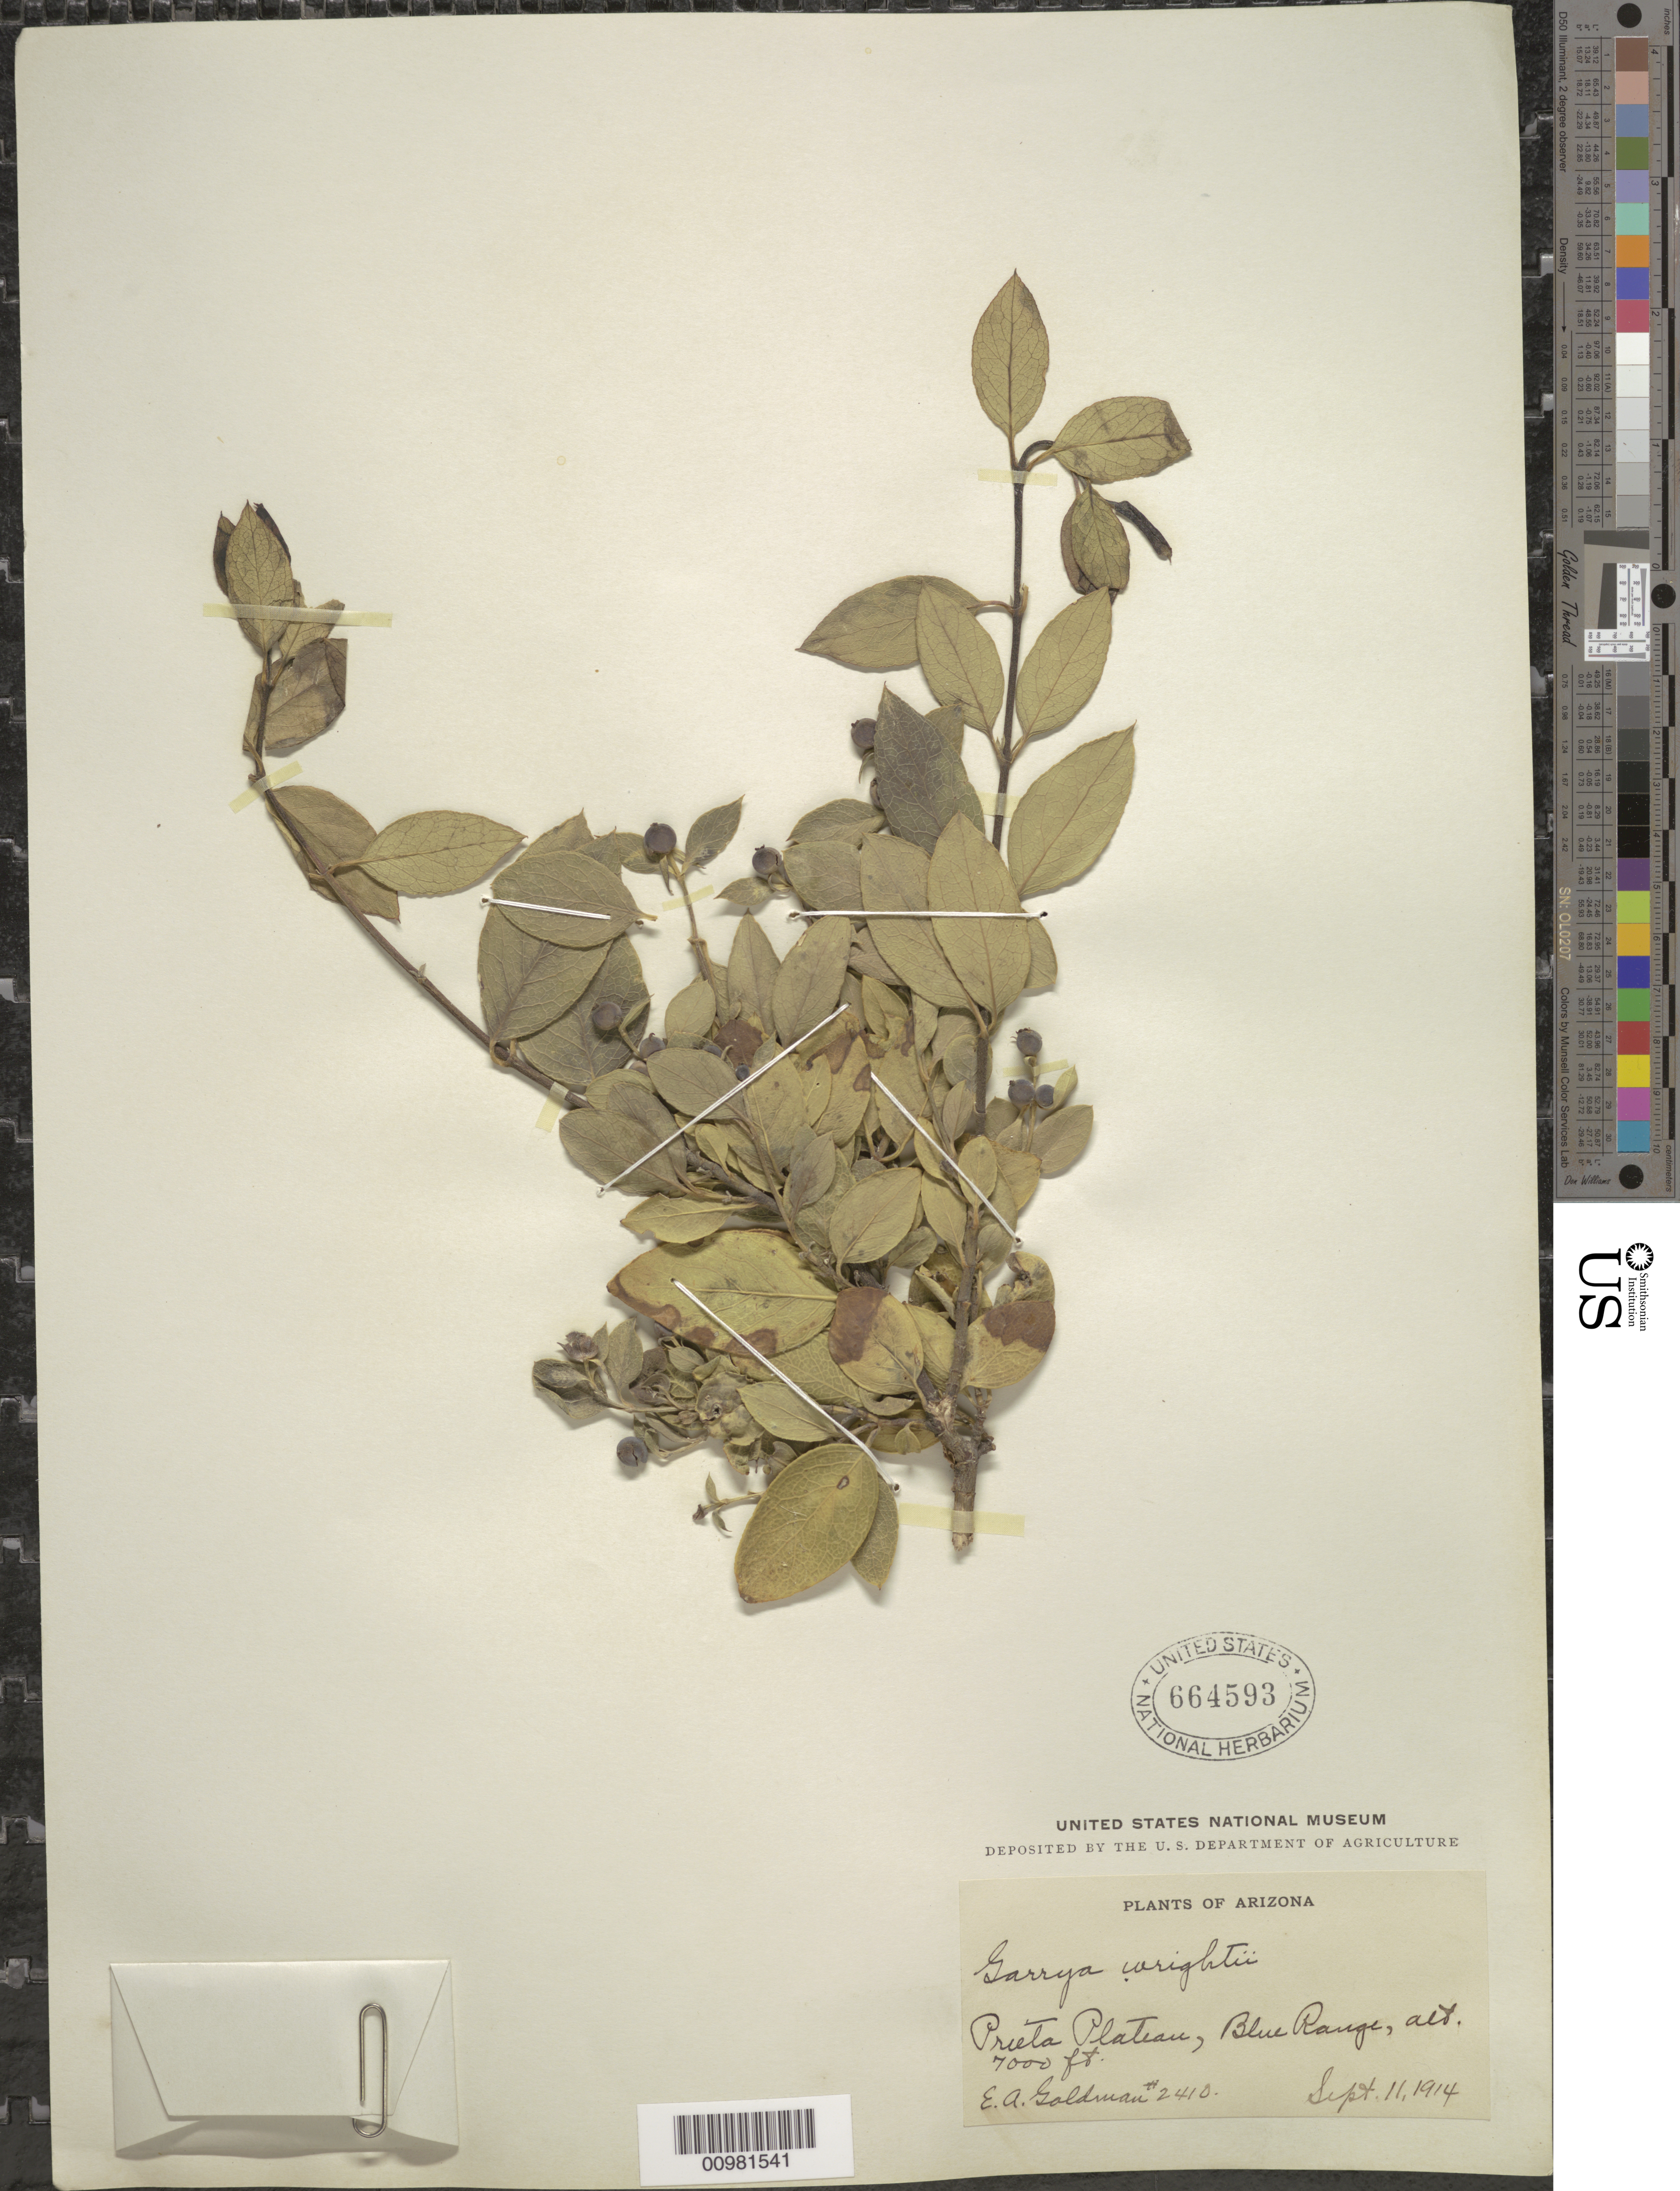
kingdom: Plantae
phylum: Tracheophyta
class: Magnoliopsida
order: Garryales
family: Garryaceae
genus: Garrya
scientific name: Garrya wrightii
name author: Torr.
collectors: E. A. Goldman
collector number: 2410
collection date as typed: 11 Sep 1919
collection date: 1919-09-11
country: United States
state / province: Arizona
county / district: Yuma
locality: Prieta Plateau, Blue range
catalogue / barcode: US 664593